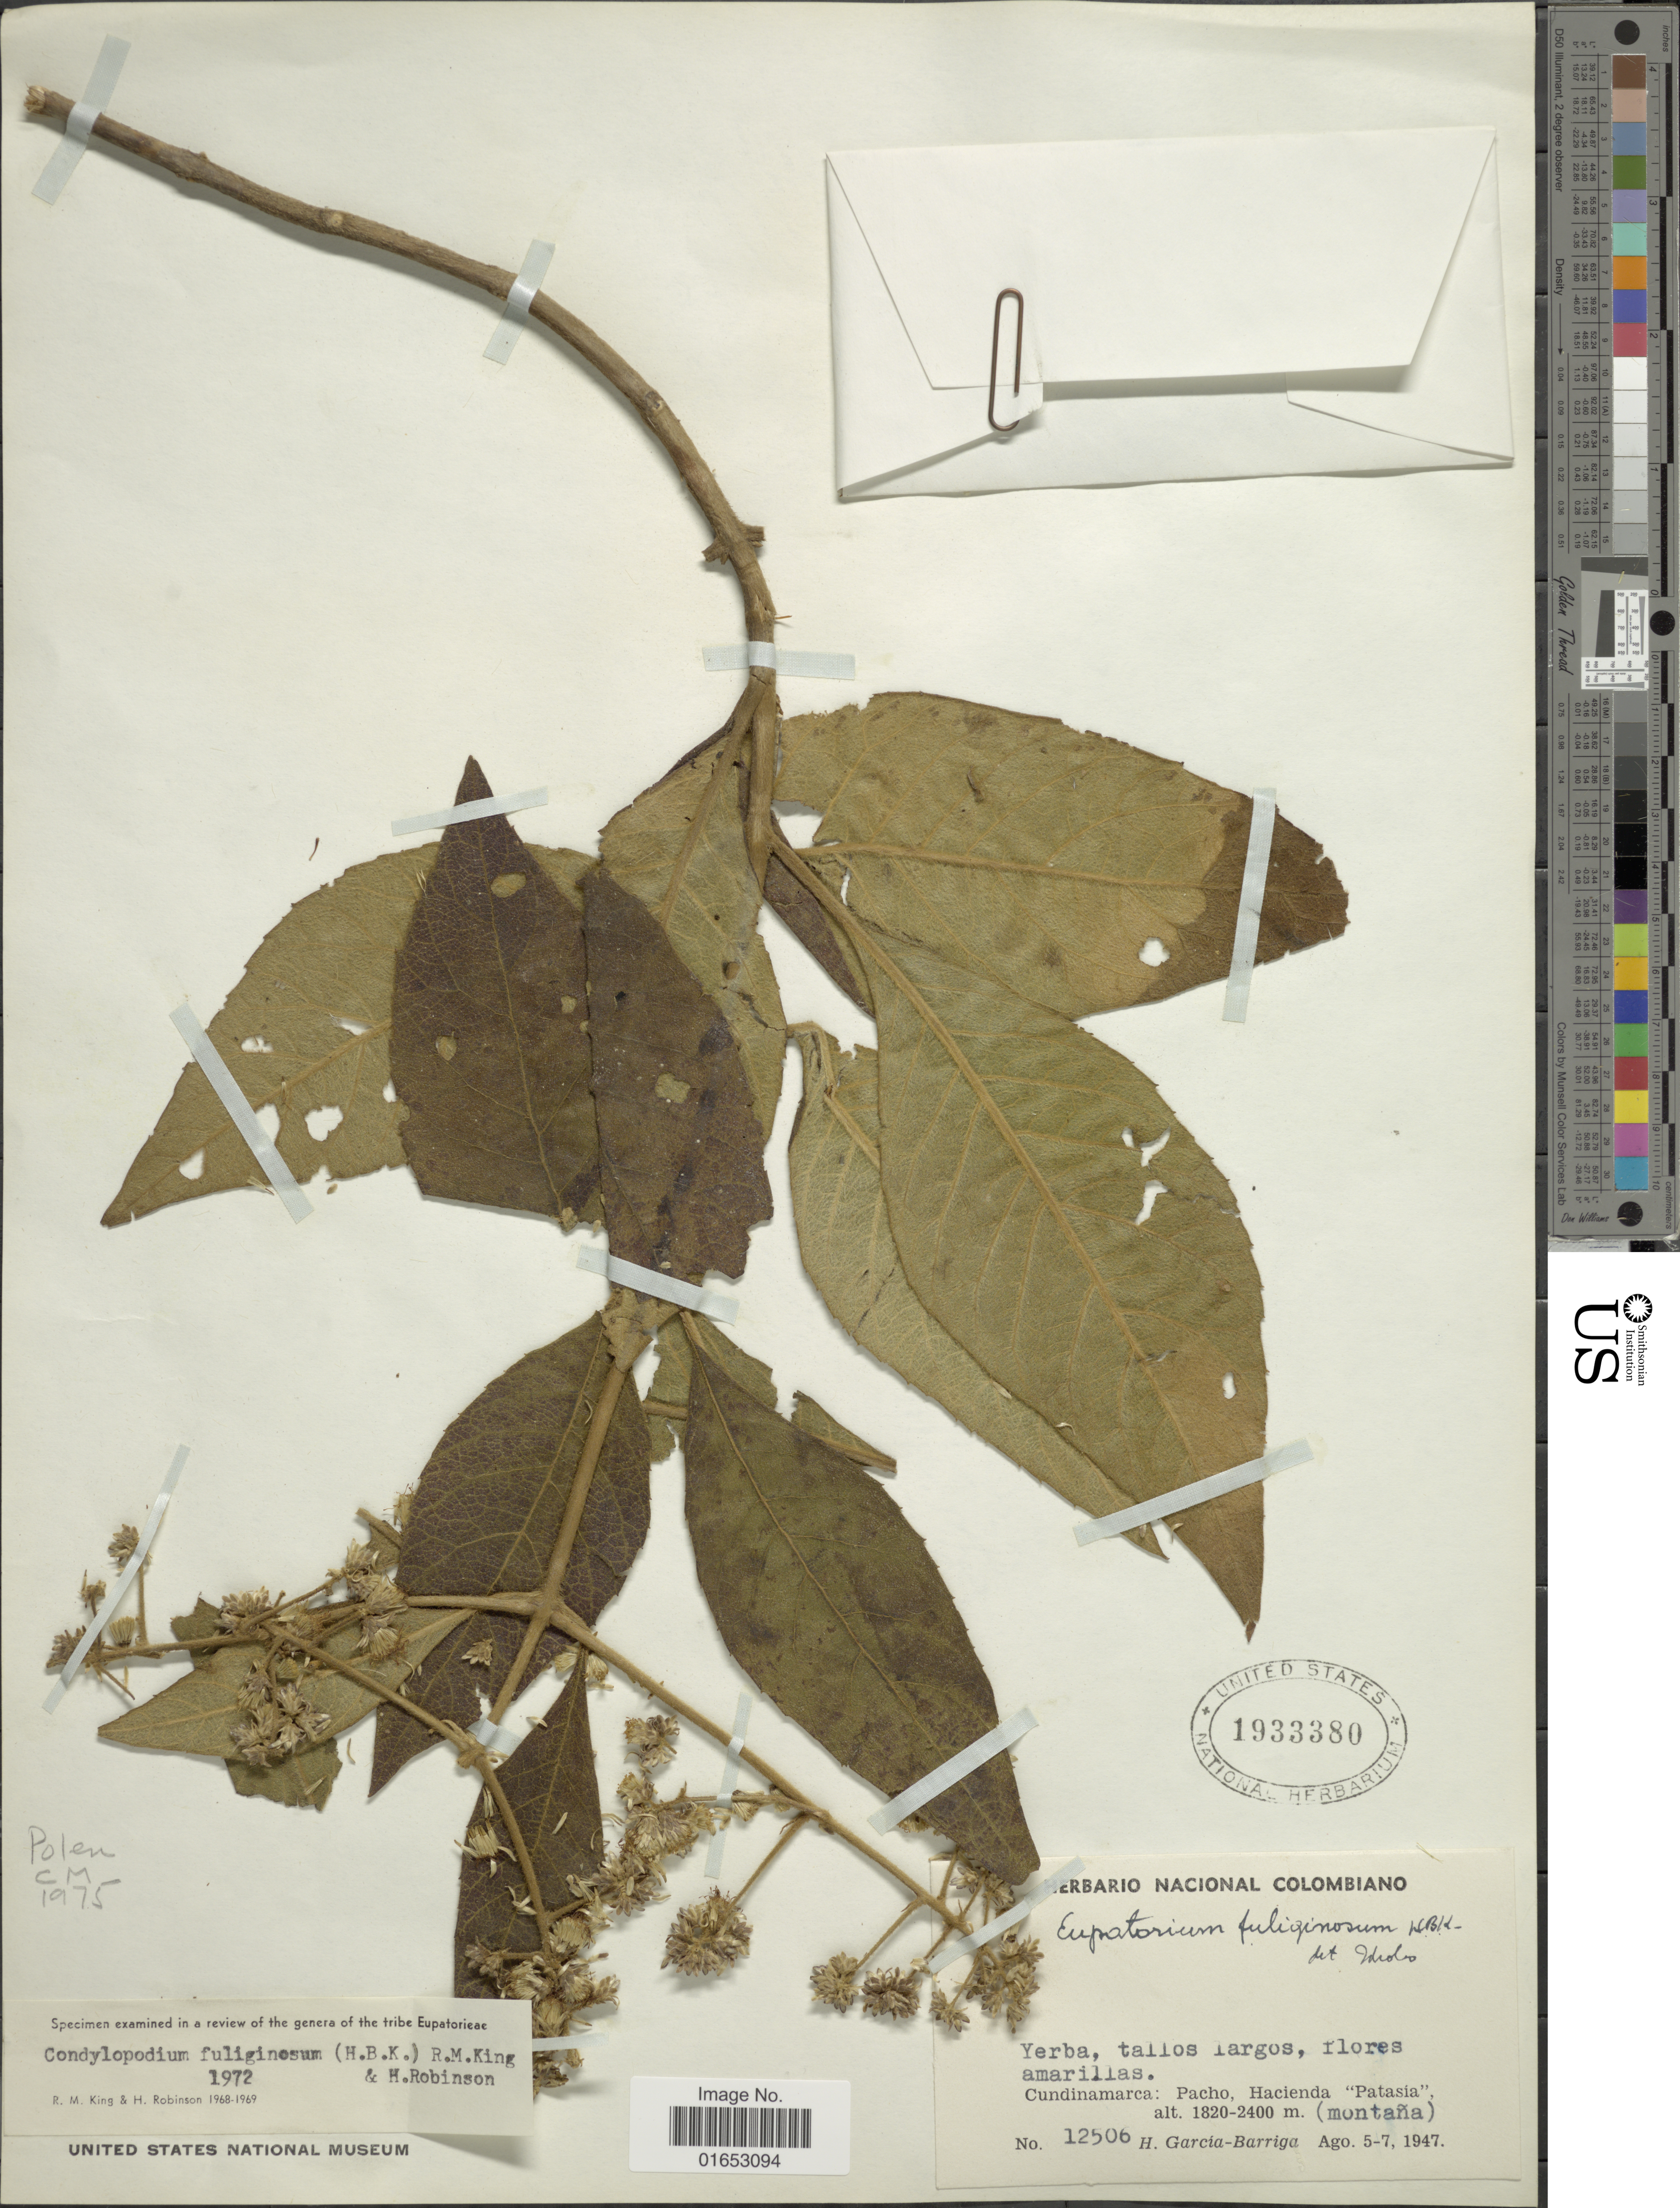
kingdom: Plantae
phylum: Tracheophyta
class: Magnoliopsida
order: Asterales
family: Asteraceae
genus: Condylopodium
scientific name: Condylopodium fuliginosum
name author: (Kunth) R.M. King & H. Rob.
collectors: H. García Barriga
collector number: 12506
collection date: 1947-08-05/1947-08-07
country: Colombia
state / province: Cundinamarca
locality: Pacho, Hacienda "Patasoa", (montaña)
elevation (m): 1820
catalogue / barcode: US 1933380